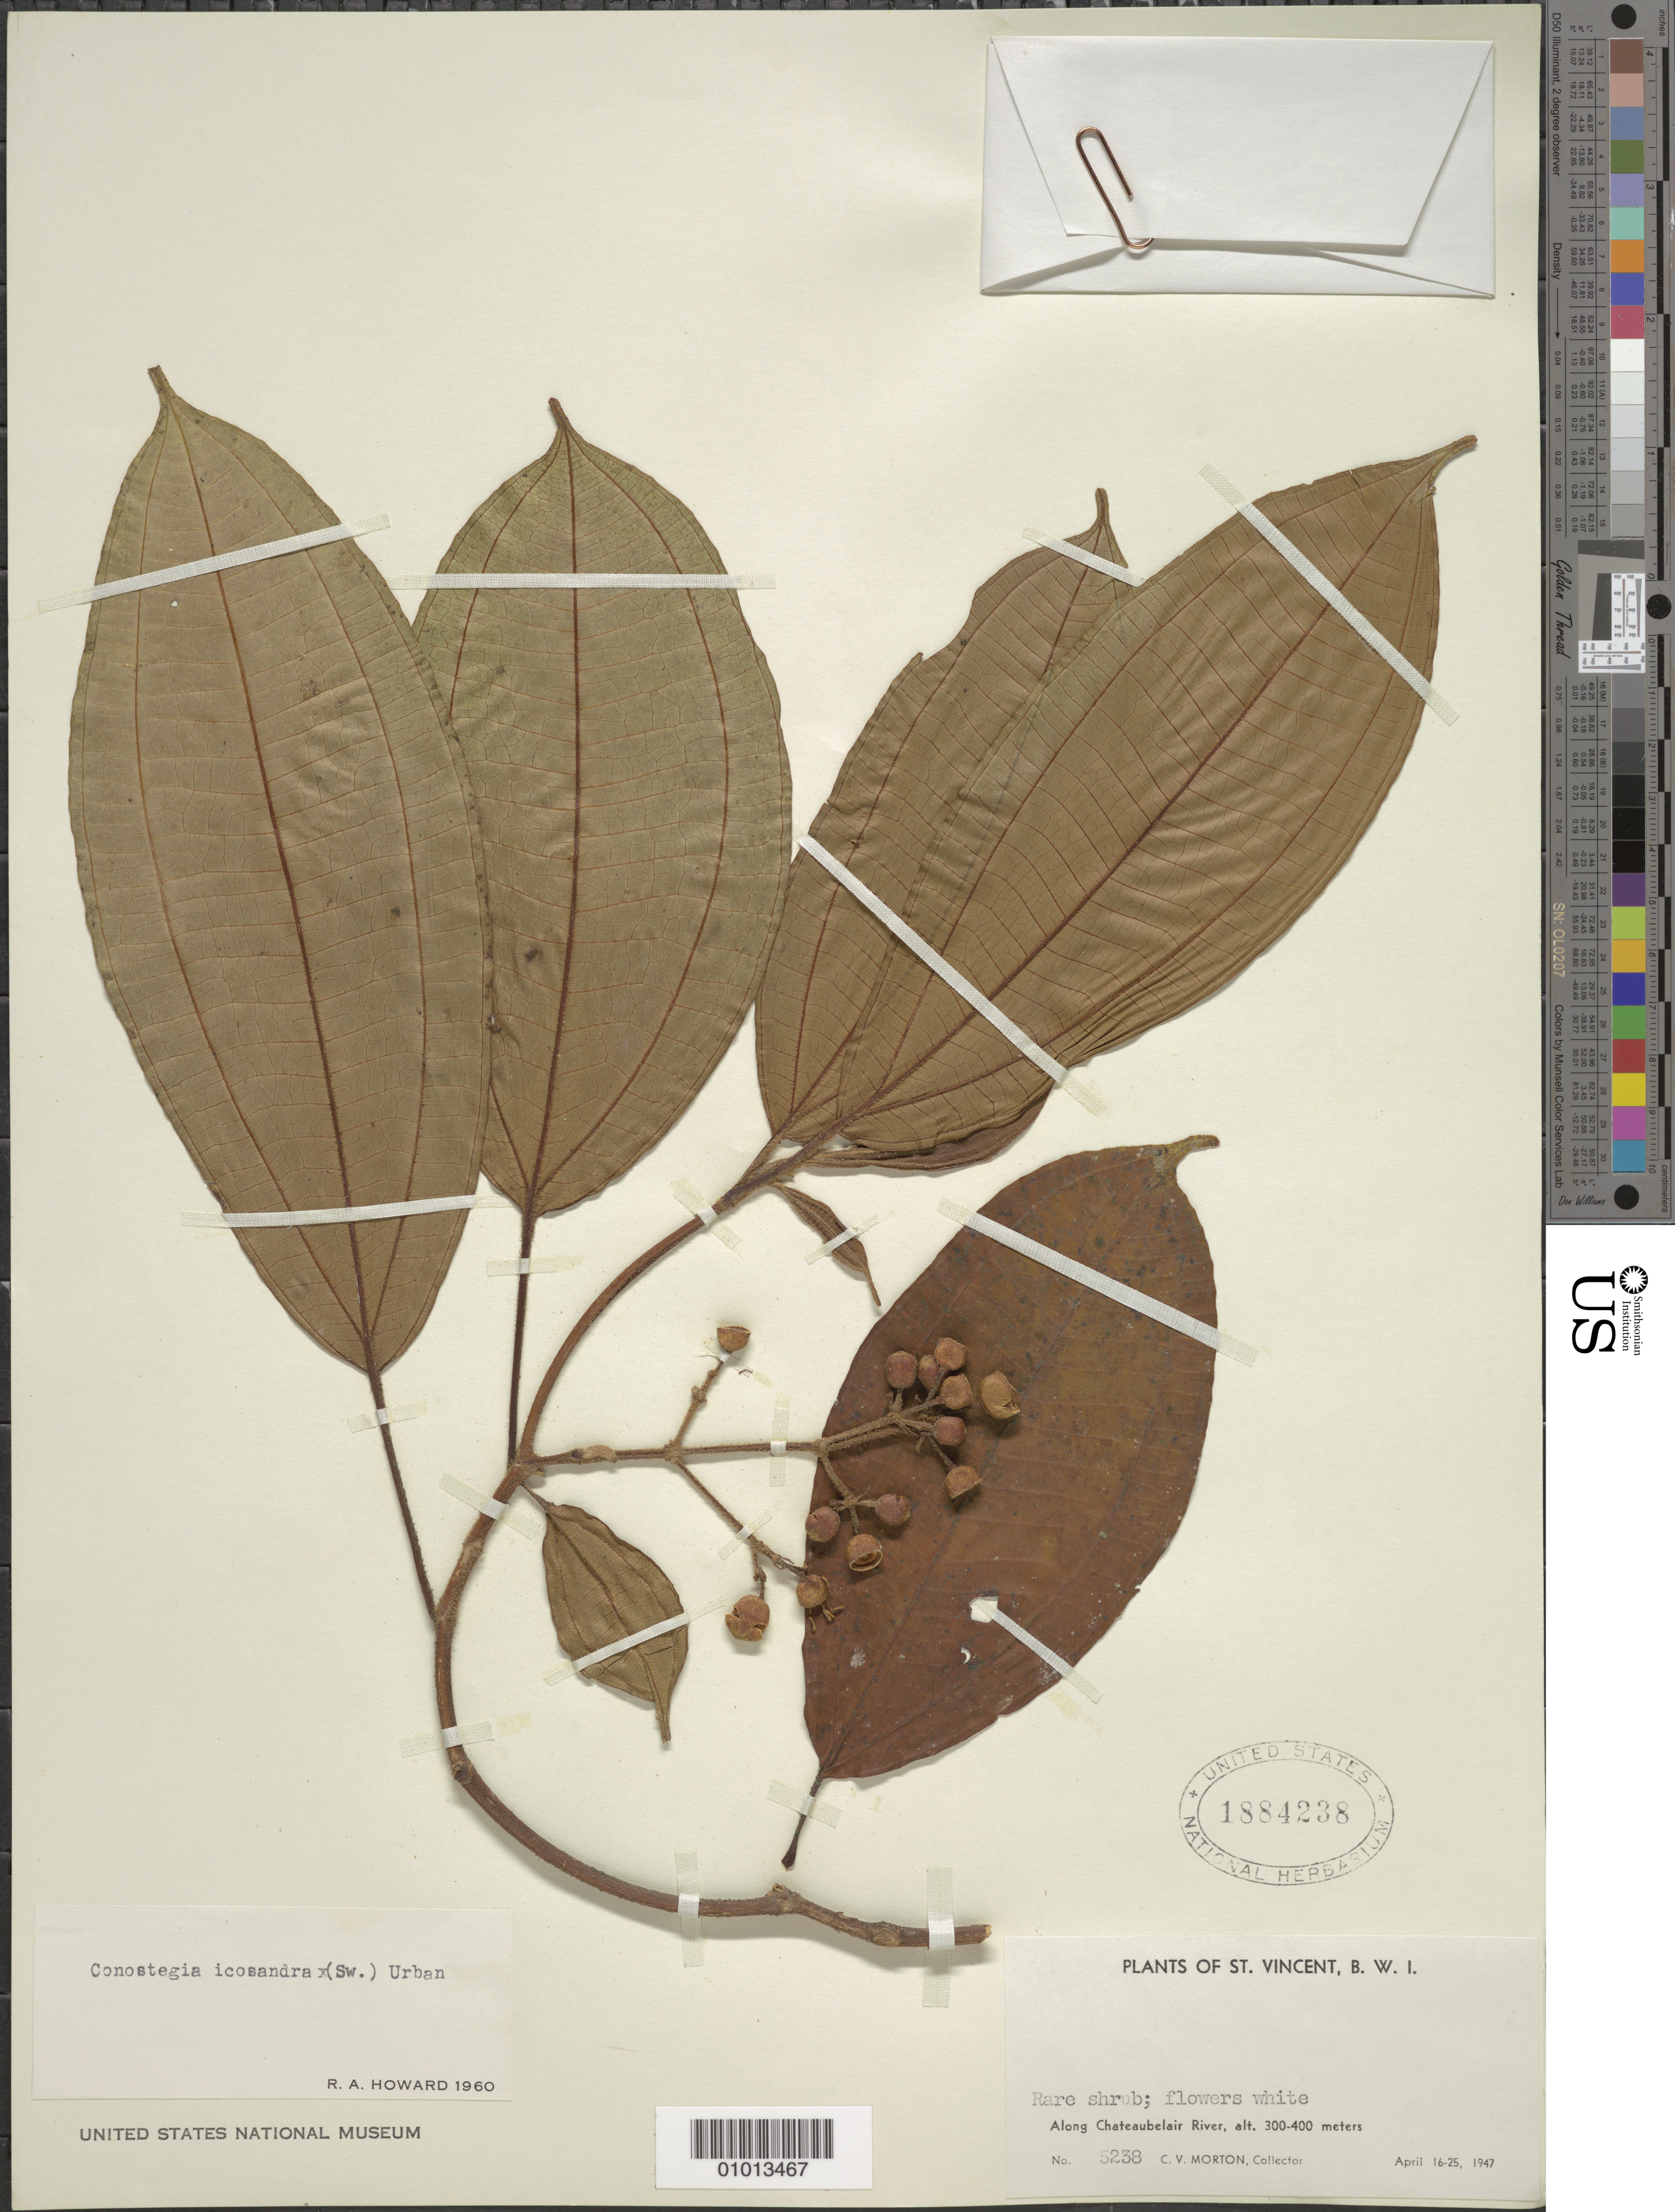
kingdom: Plantae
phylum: Tracheophyta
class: Magnoliopsida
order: Myrtales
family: Melastomataceae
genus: Conostegia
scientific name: Conostegia icosandra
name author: (Sw.) Urb.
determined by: Howard, R. A.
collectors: C. V. Morton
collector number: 5238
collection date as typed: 16 Apr 1947 to 25 Apr 1947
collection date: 1947-04-16/1947-04-25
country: St. Vincent - Grenadines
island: St. Vincent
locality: Along Chateaubelair River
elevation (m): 300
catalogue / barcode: US 1884238